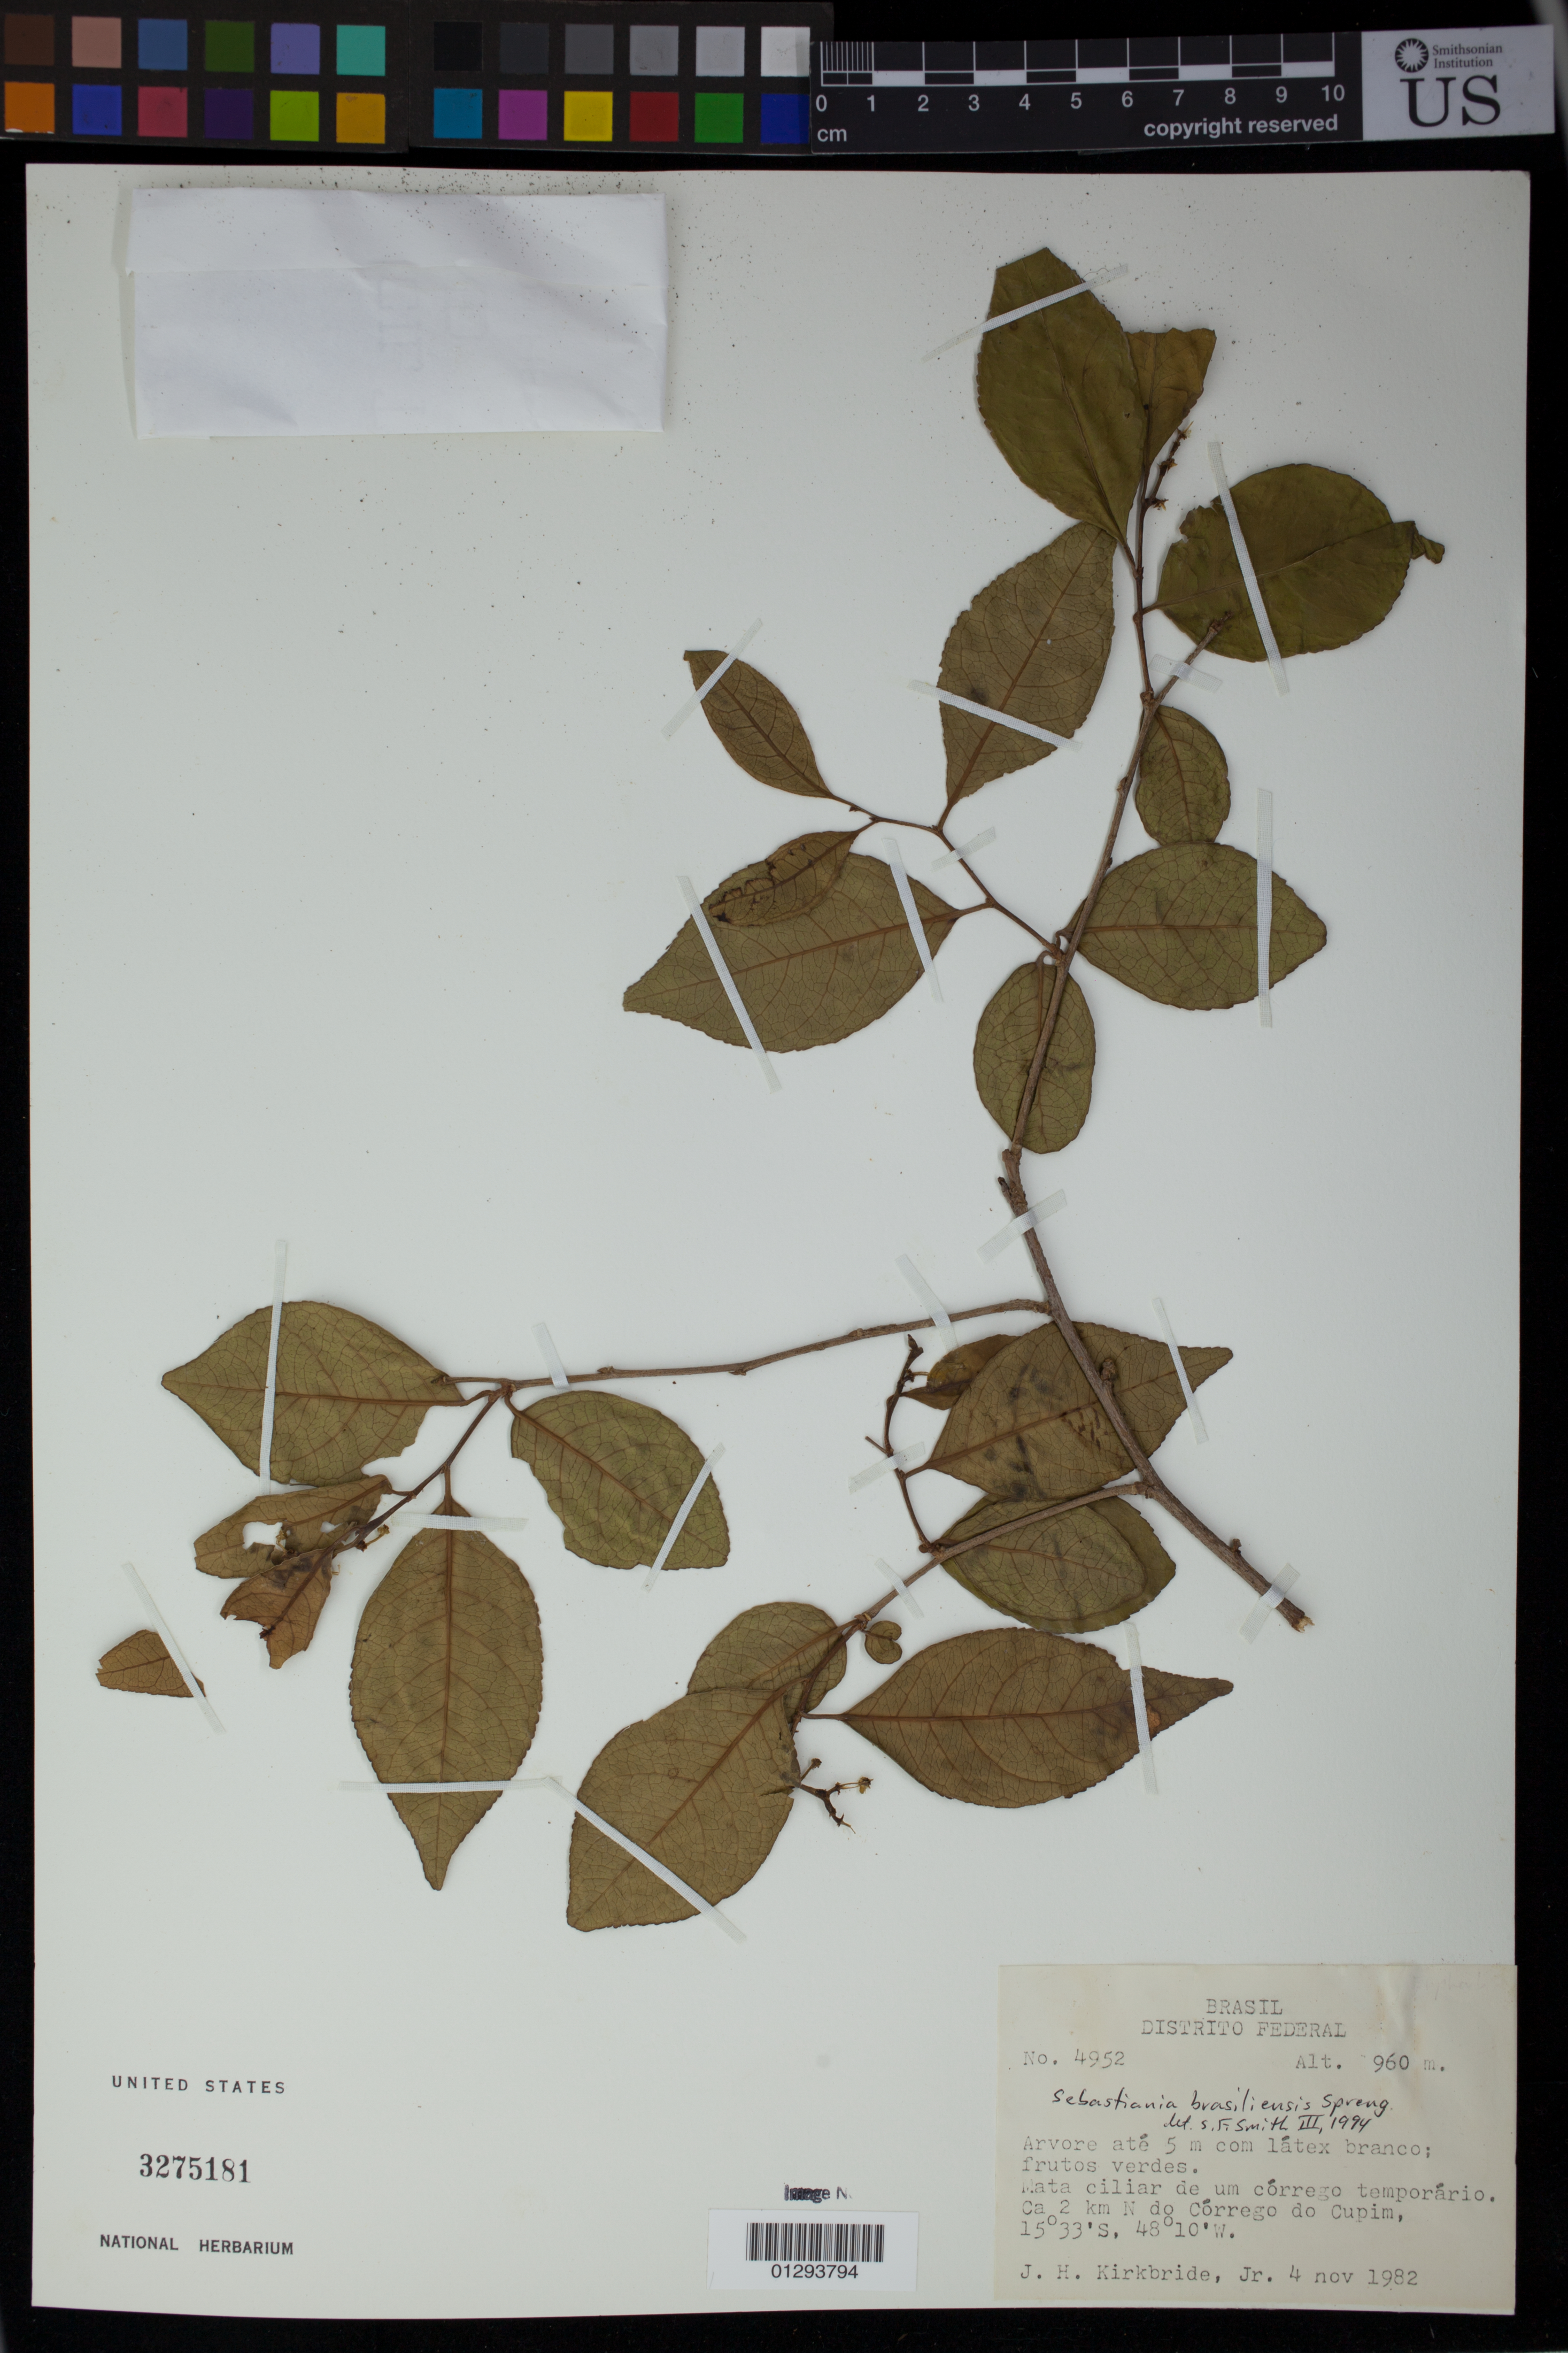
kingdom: Plantae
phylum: Tracheophyta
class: Magnoliopsida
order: Malpighiales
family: Euphorbiaceae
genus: Sebastiania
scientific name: Sebastiania brasiliensis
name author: Spreng.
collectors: J. H. Kirkbride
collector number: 4952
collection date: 1982-11-04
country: Brazil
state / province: Distrito Federal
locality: Ca 2 km N do Corrego do Cupim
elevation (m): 960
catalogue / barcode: US 3275181